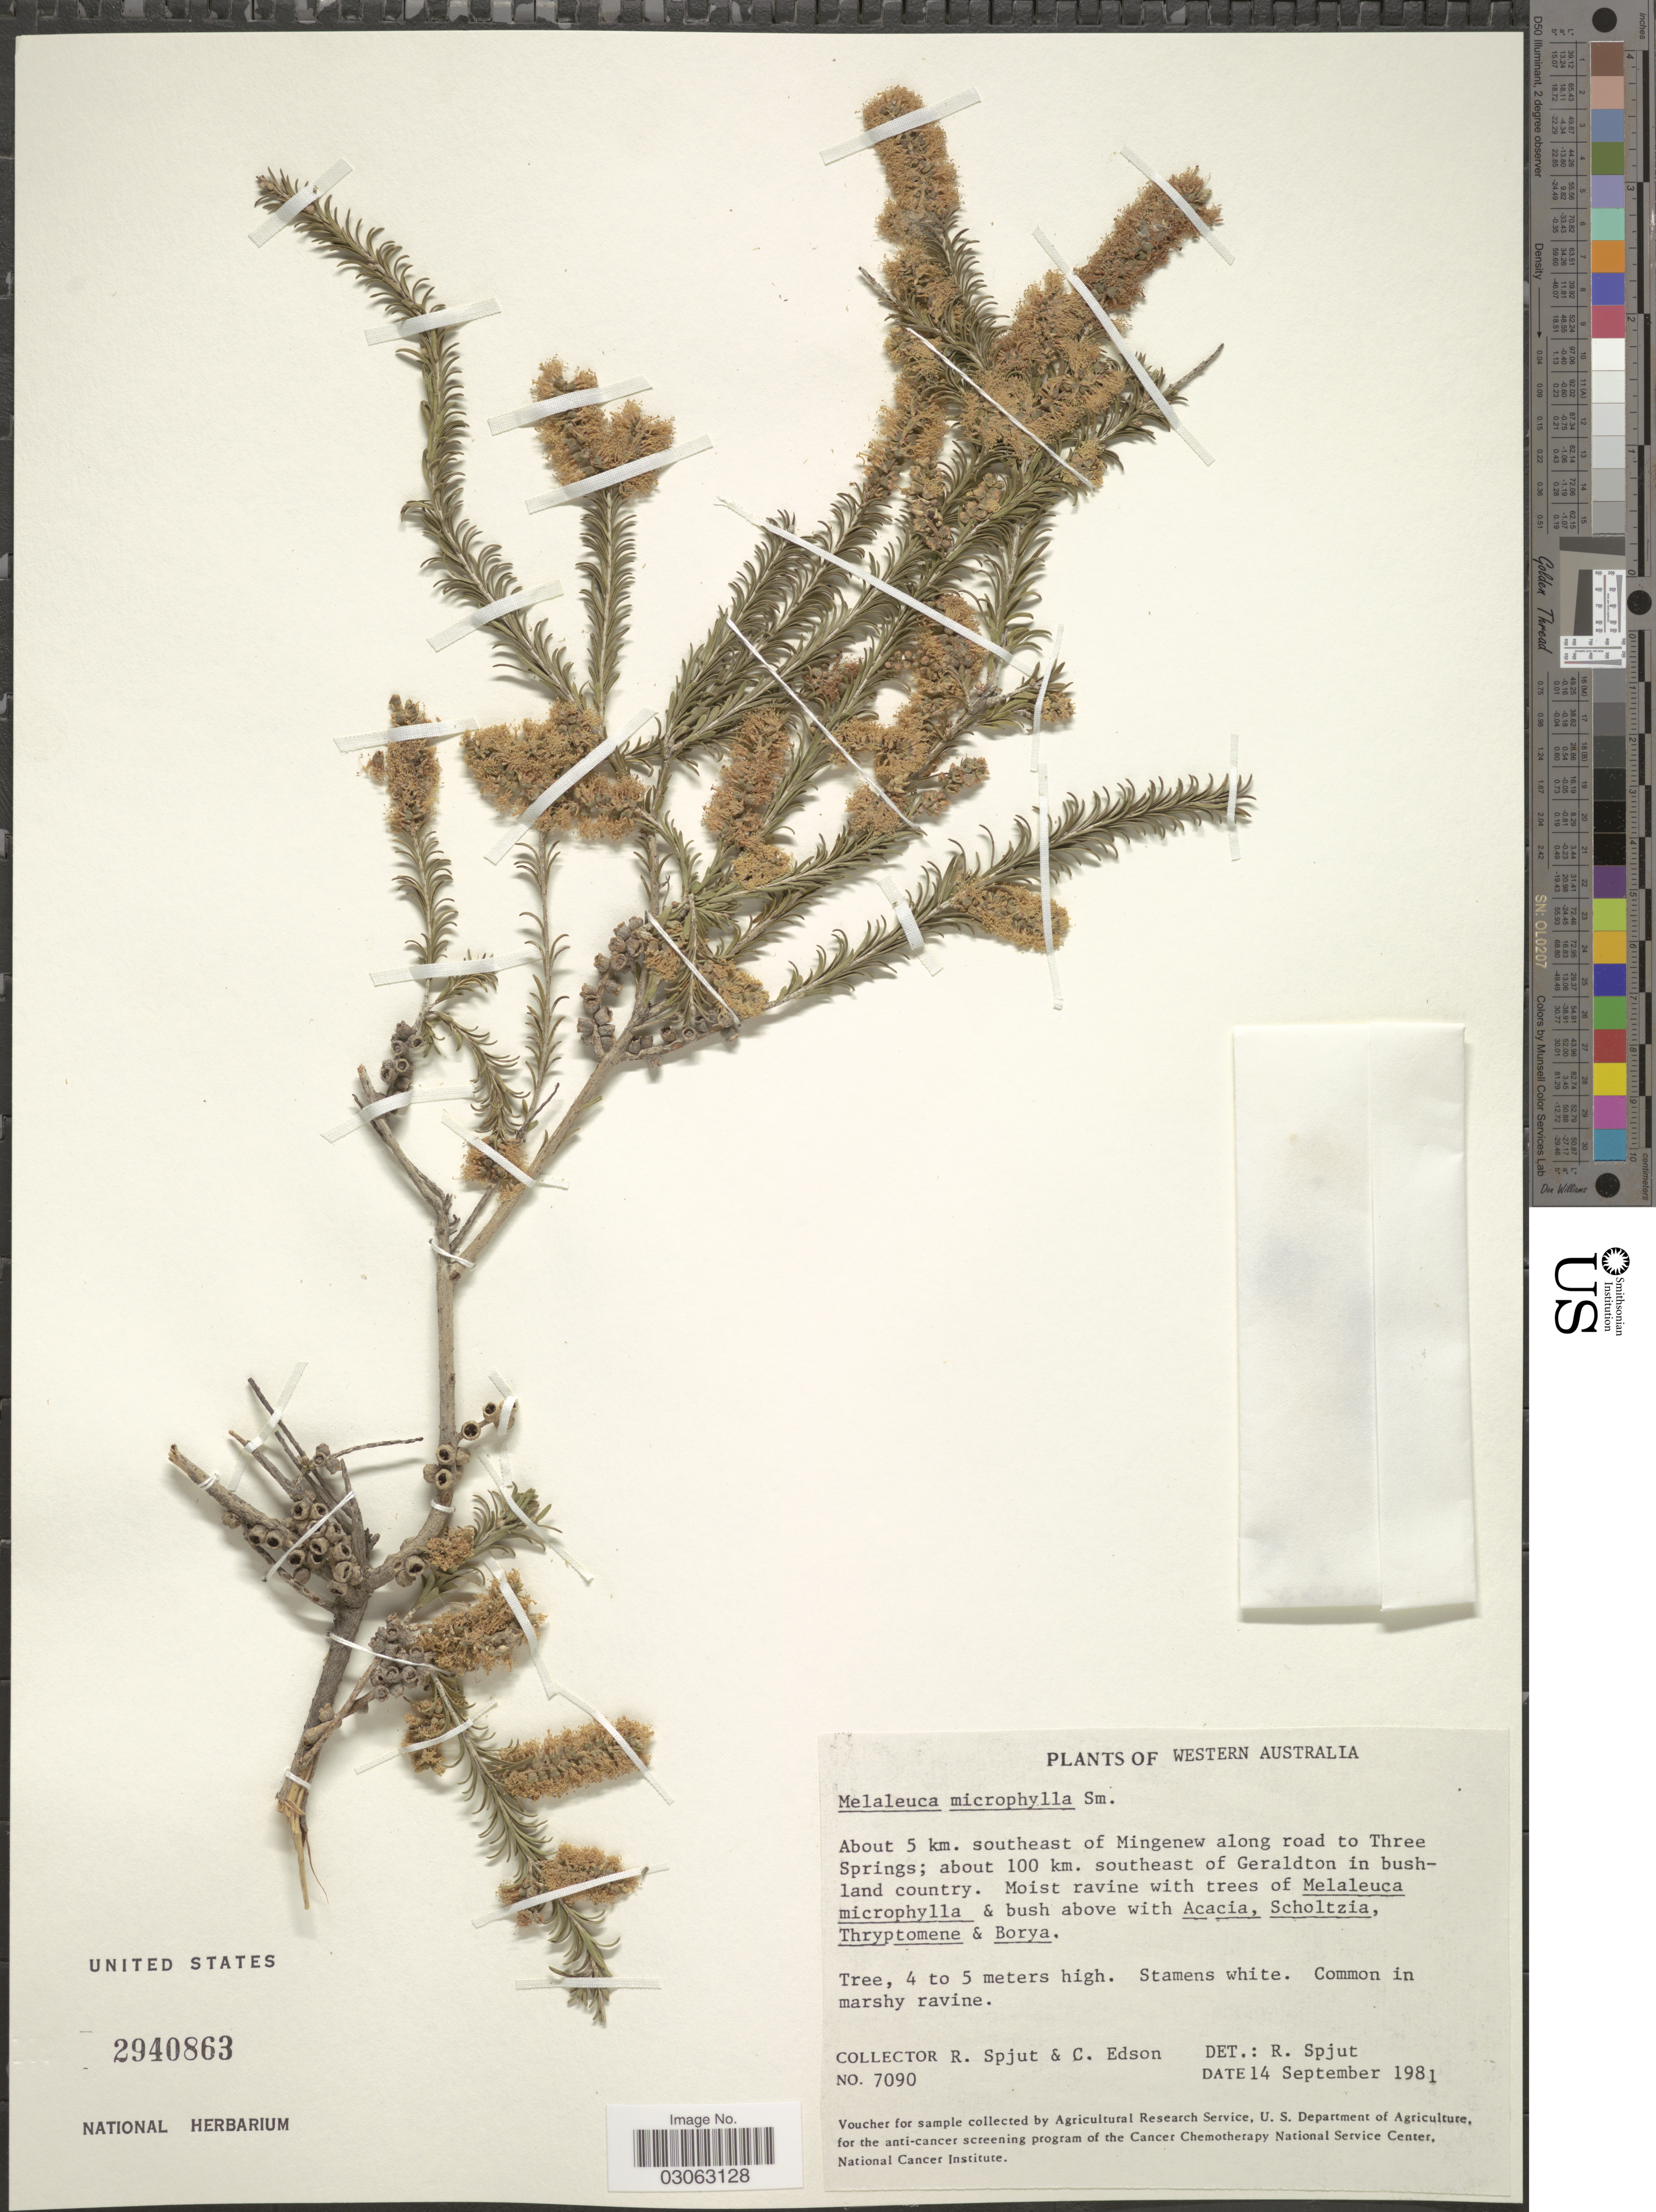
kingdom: Plantae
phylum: Tracheophyta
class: Magnoliopsida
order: Myrtales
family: Myrtaceae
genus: Melaleuca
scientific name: Melaleuca microphylla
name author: Sm.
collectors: R. Spjut & C. Edson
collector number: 7090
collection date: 1981-09-14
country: Australia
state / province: Western Australia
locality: About 5 km. southeast of Mingenew along road to Three Springs; about 100 km. southeast of Geraldton in bushland country.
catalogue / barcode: US 2940863